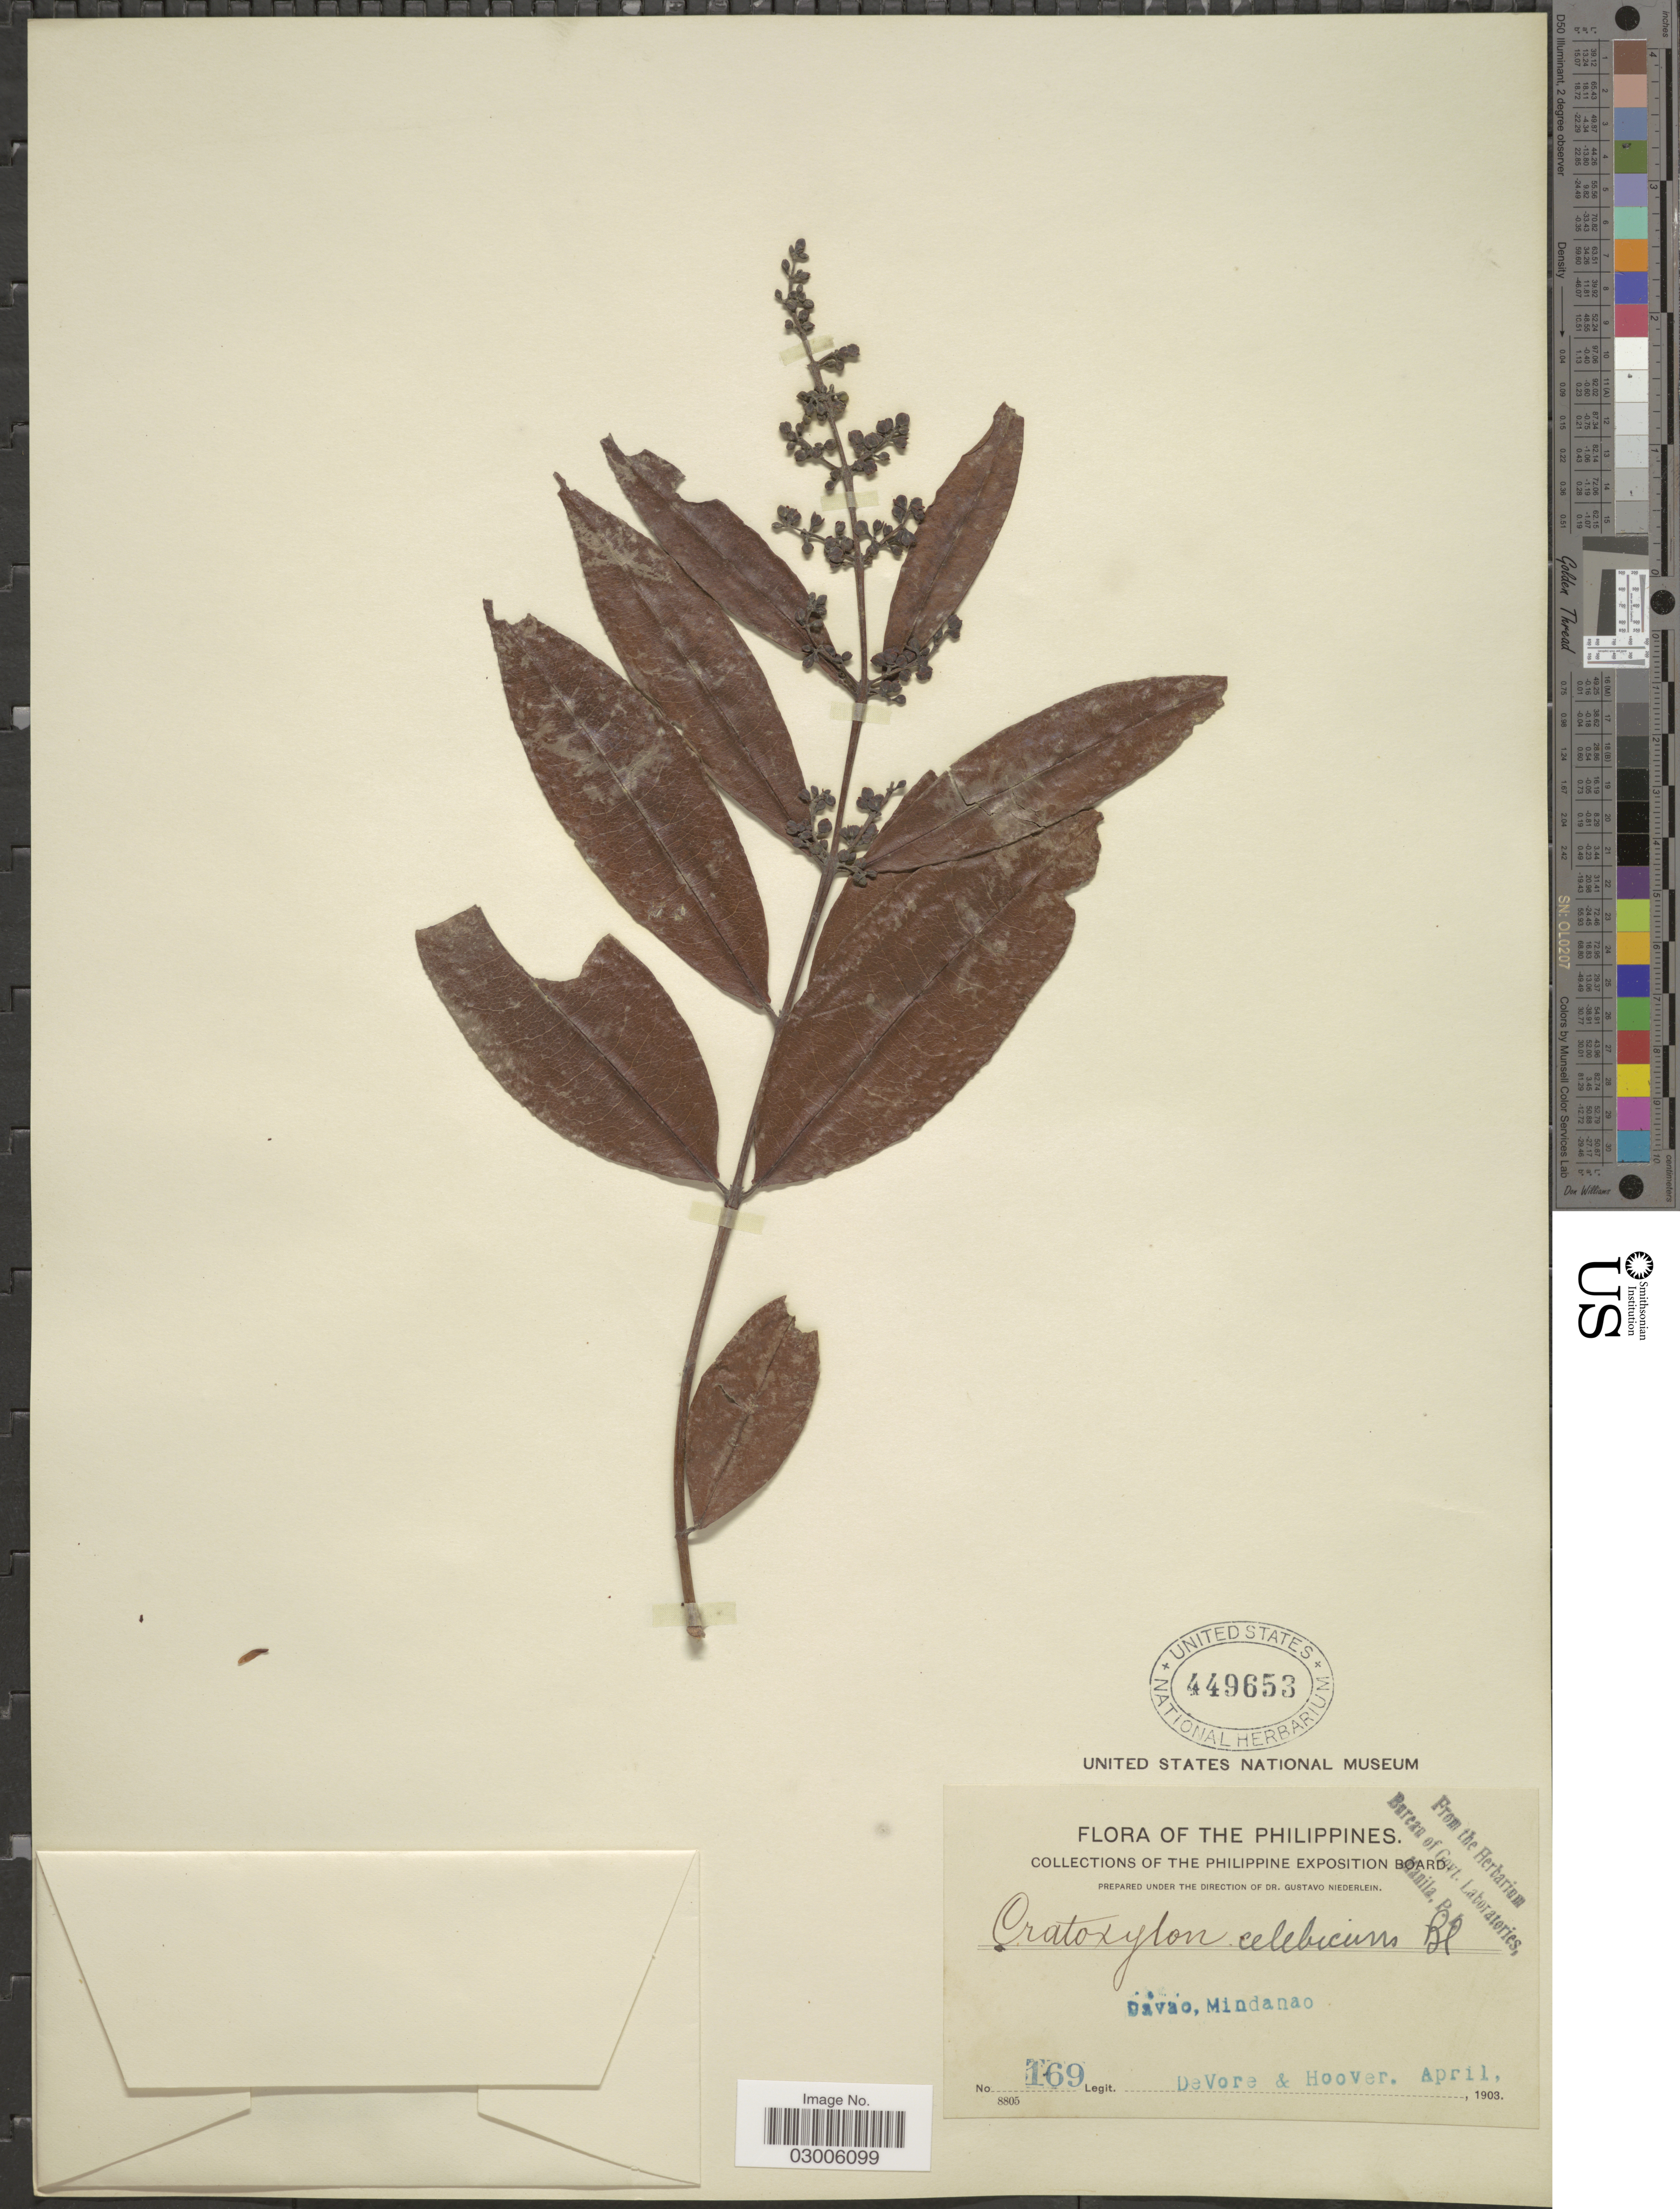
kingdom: Plantae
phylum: Tracheophyta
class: Magnoliopsida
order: Malpighiales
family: Hypericaceae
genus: Cratoxylum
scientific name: Cratoxylum celebicum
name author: Blume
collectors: B. F. DeVore & -- Hoover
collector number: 169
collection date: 1903-04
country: Philippines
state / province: Davao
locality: Mindanao.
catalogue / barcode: US 449653